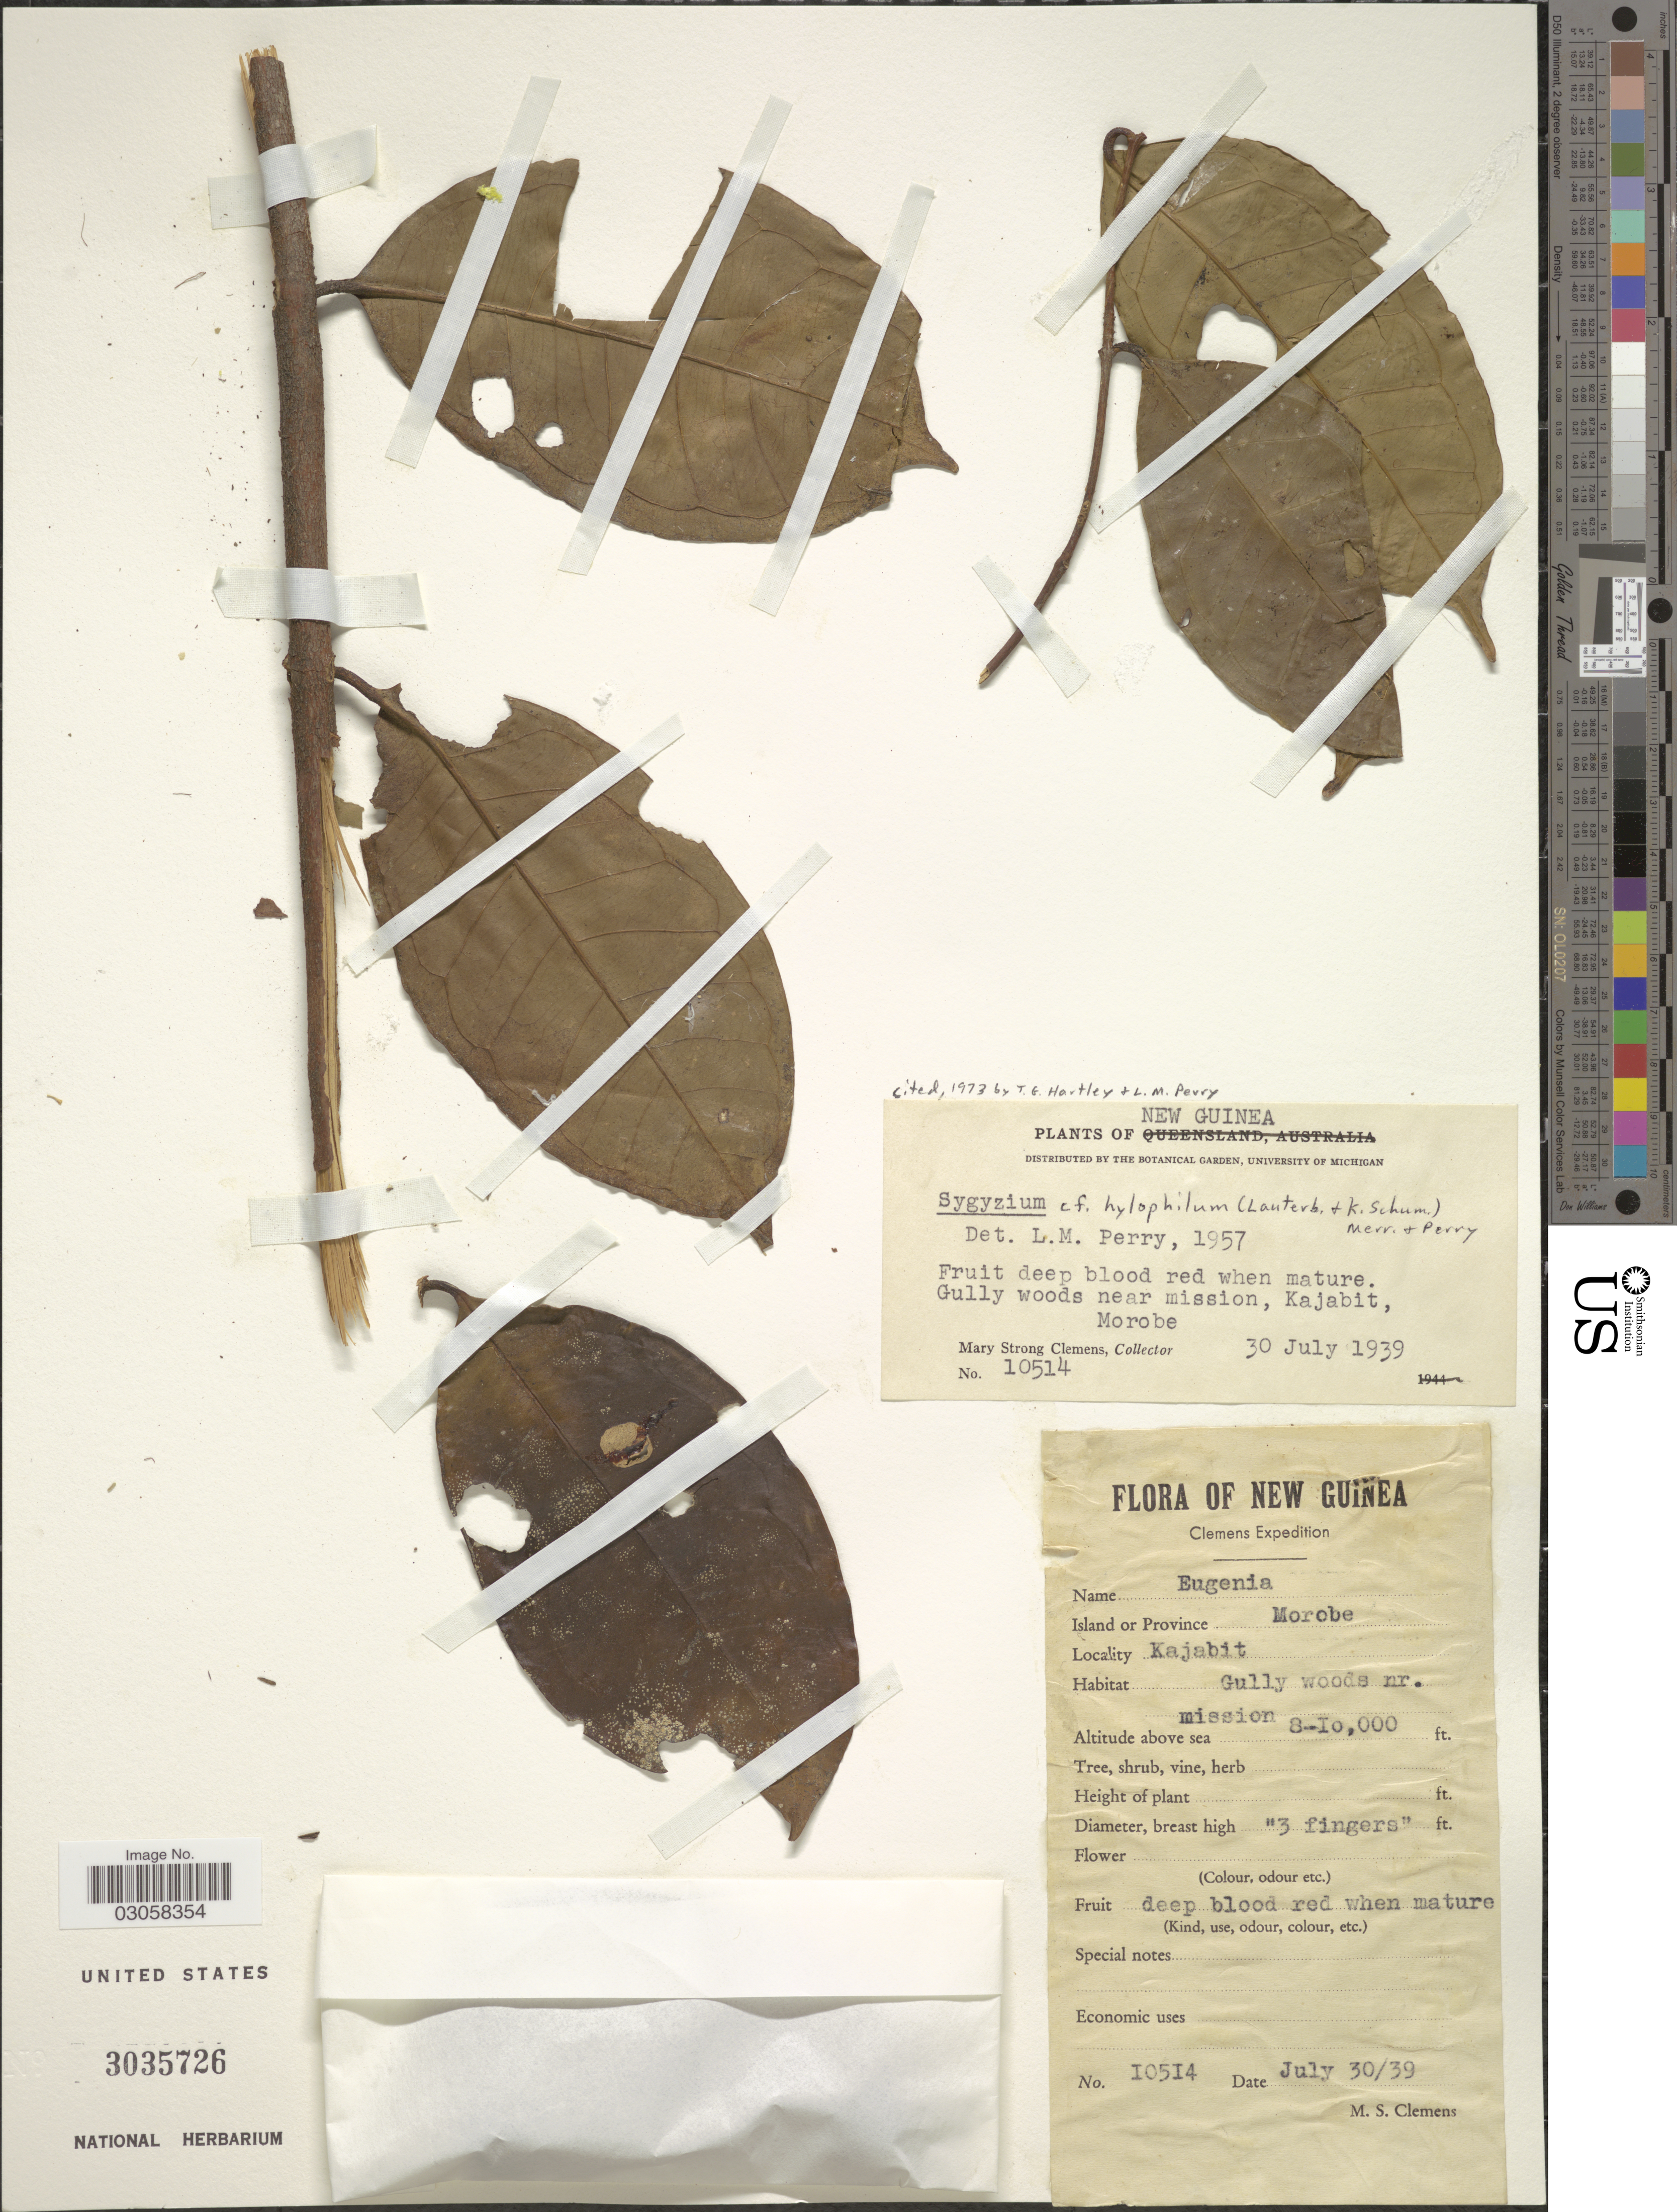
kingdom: Plantae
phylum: Tracheophyta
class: Magnoliopsida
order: Myrtales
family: Myrtaceae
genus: Syzygium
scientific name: Syzygium hylophilum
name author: (Lauterb. & K. Schum.) Merr. & L.M. Perry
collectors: M. S. Clemens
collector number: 10514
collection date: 1939-07-30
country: Papua New Guinea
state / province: Morobe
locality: New Guinea. Gully woods near mission, Kajabit, Morobe. Island or Province Morobe.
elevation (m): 2438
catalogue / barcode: US 3035726